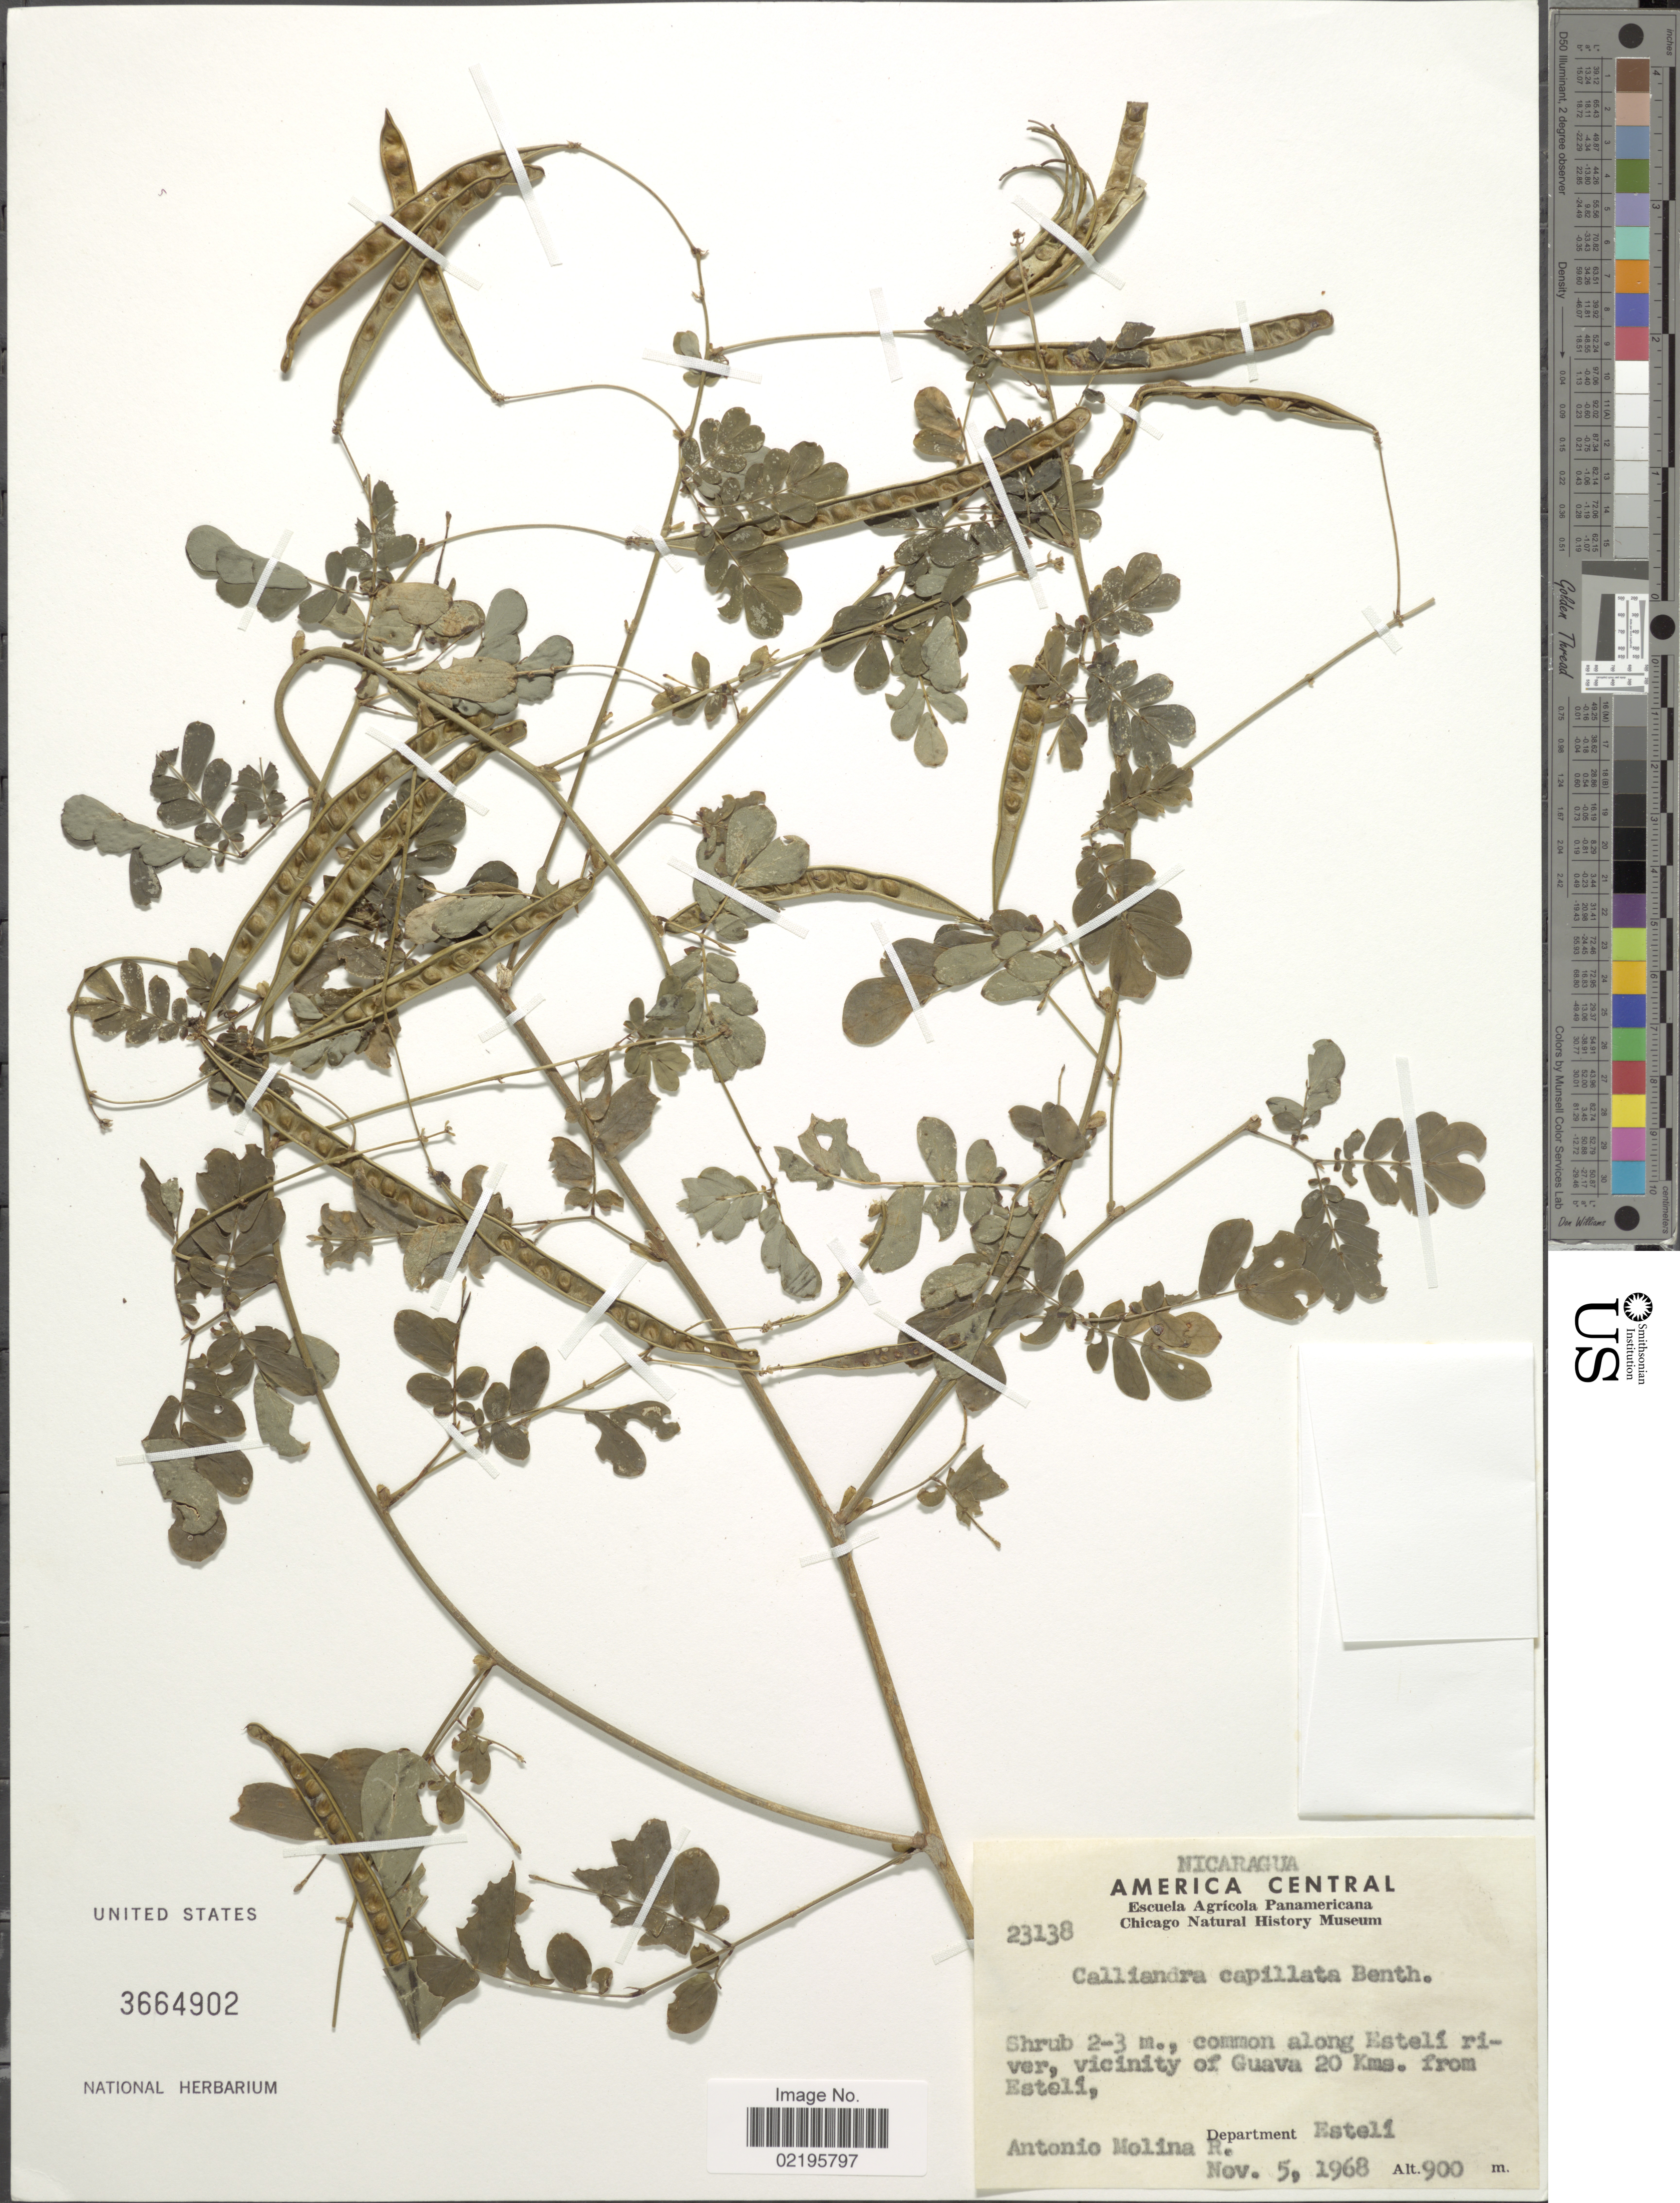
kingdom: Plantae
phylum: Tracheophyta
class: Magnoliopsida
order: Fabales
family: Fabaceae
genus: Calliandra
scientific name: Calliandra capillata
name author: Benth.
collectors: A. Molina R.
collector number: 23138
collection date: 1968-11-05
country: Nicaragua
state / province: Esteli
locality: Common along Esteli river, vicinity of Guava 20 kms. from Esteli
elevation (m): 900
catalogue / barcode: US 3664902